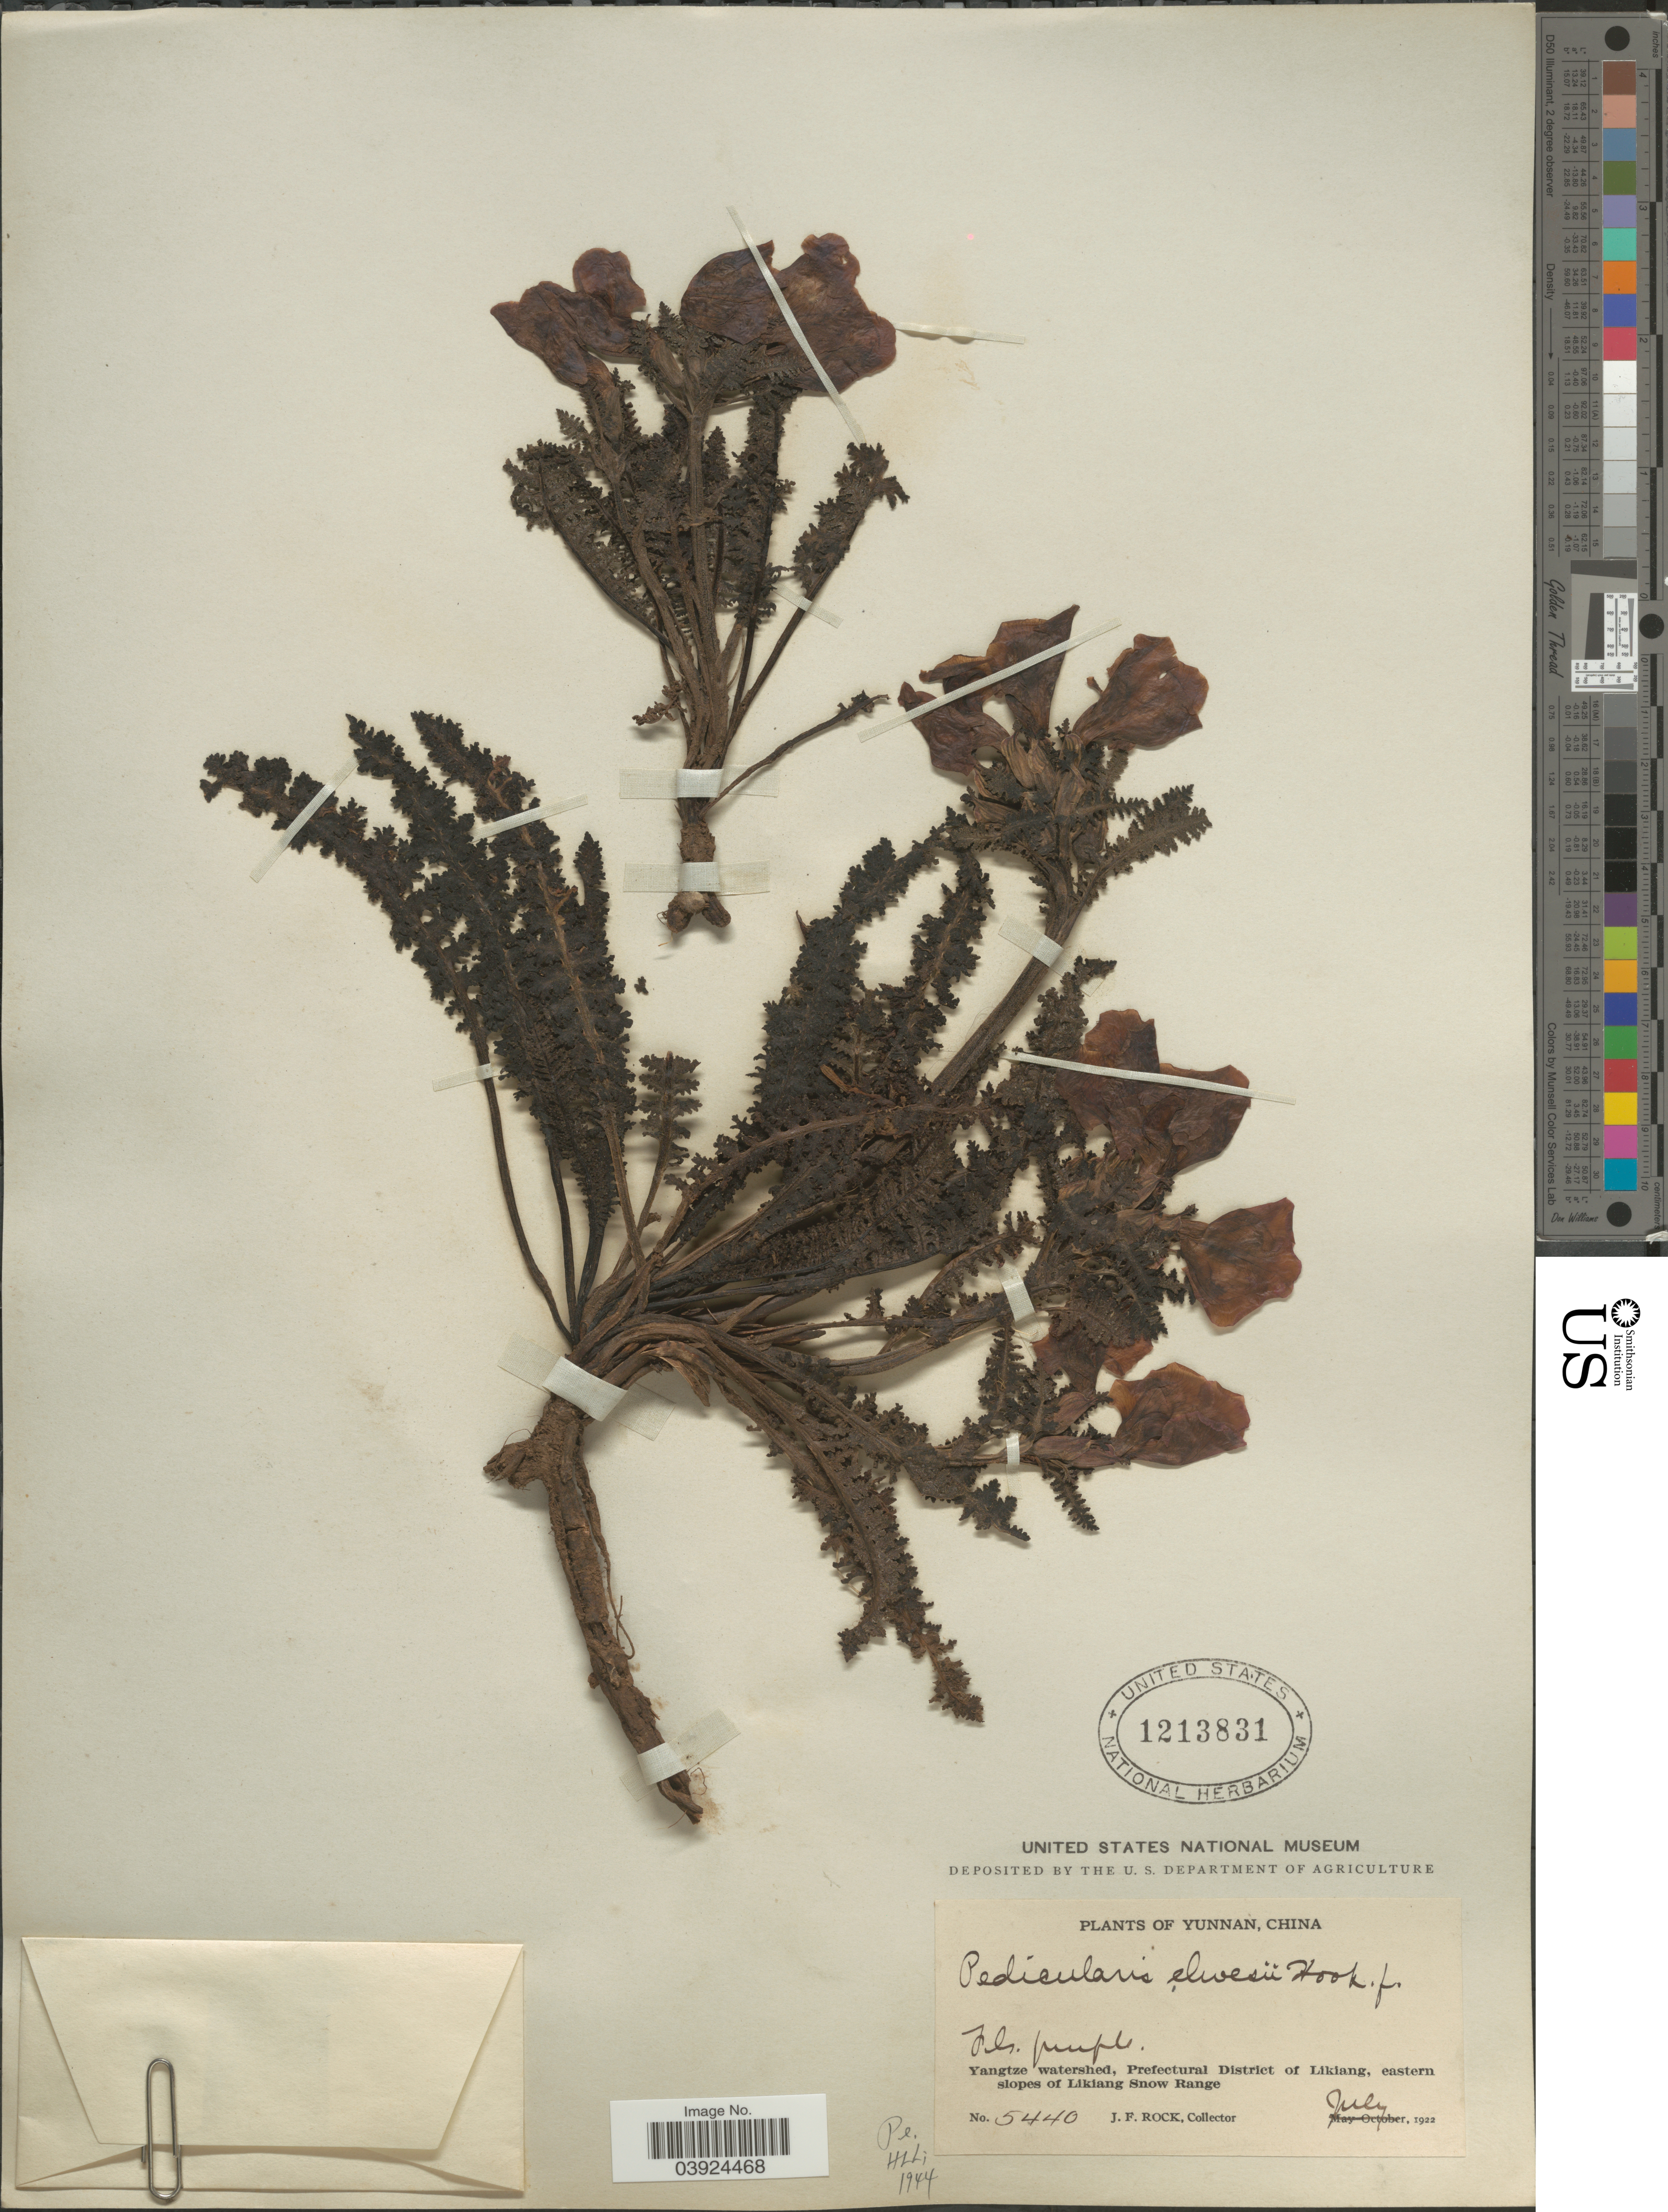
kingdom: Plantae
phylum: Tracheophyta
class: Magnoliopsida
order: Lamiales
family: Orobanchaceae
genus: Pedicularis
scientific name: Pedicularis elwesii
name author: Hook. f.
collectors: J. Rock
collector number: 5440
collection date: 1922-07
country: China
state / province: Yunnan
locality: Yangtze watershed, Prefectural District of Likiang, eastern slopes of Likiang Snow Range.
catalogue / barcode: US 1213831